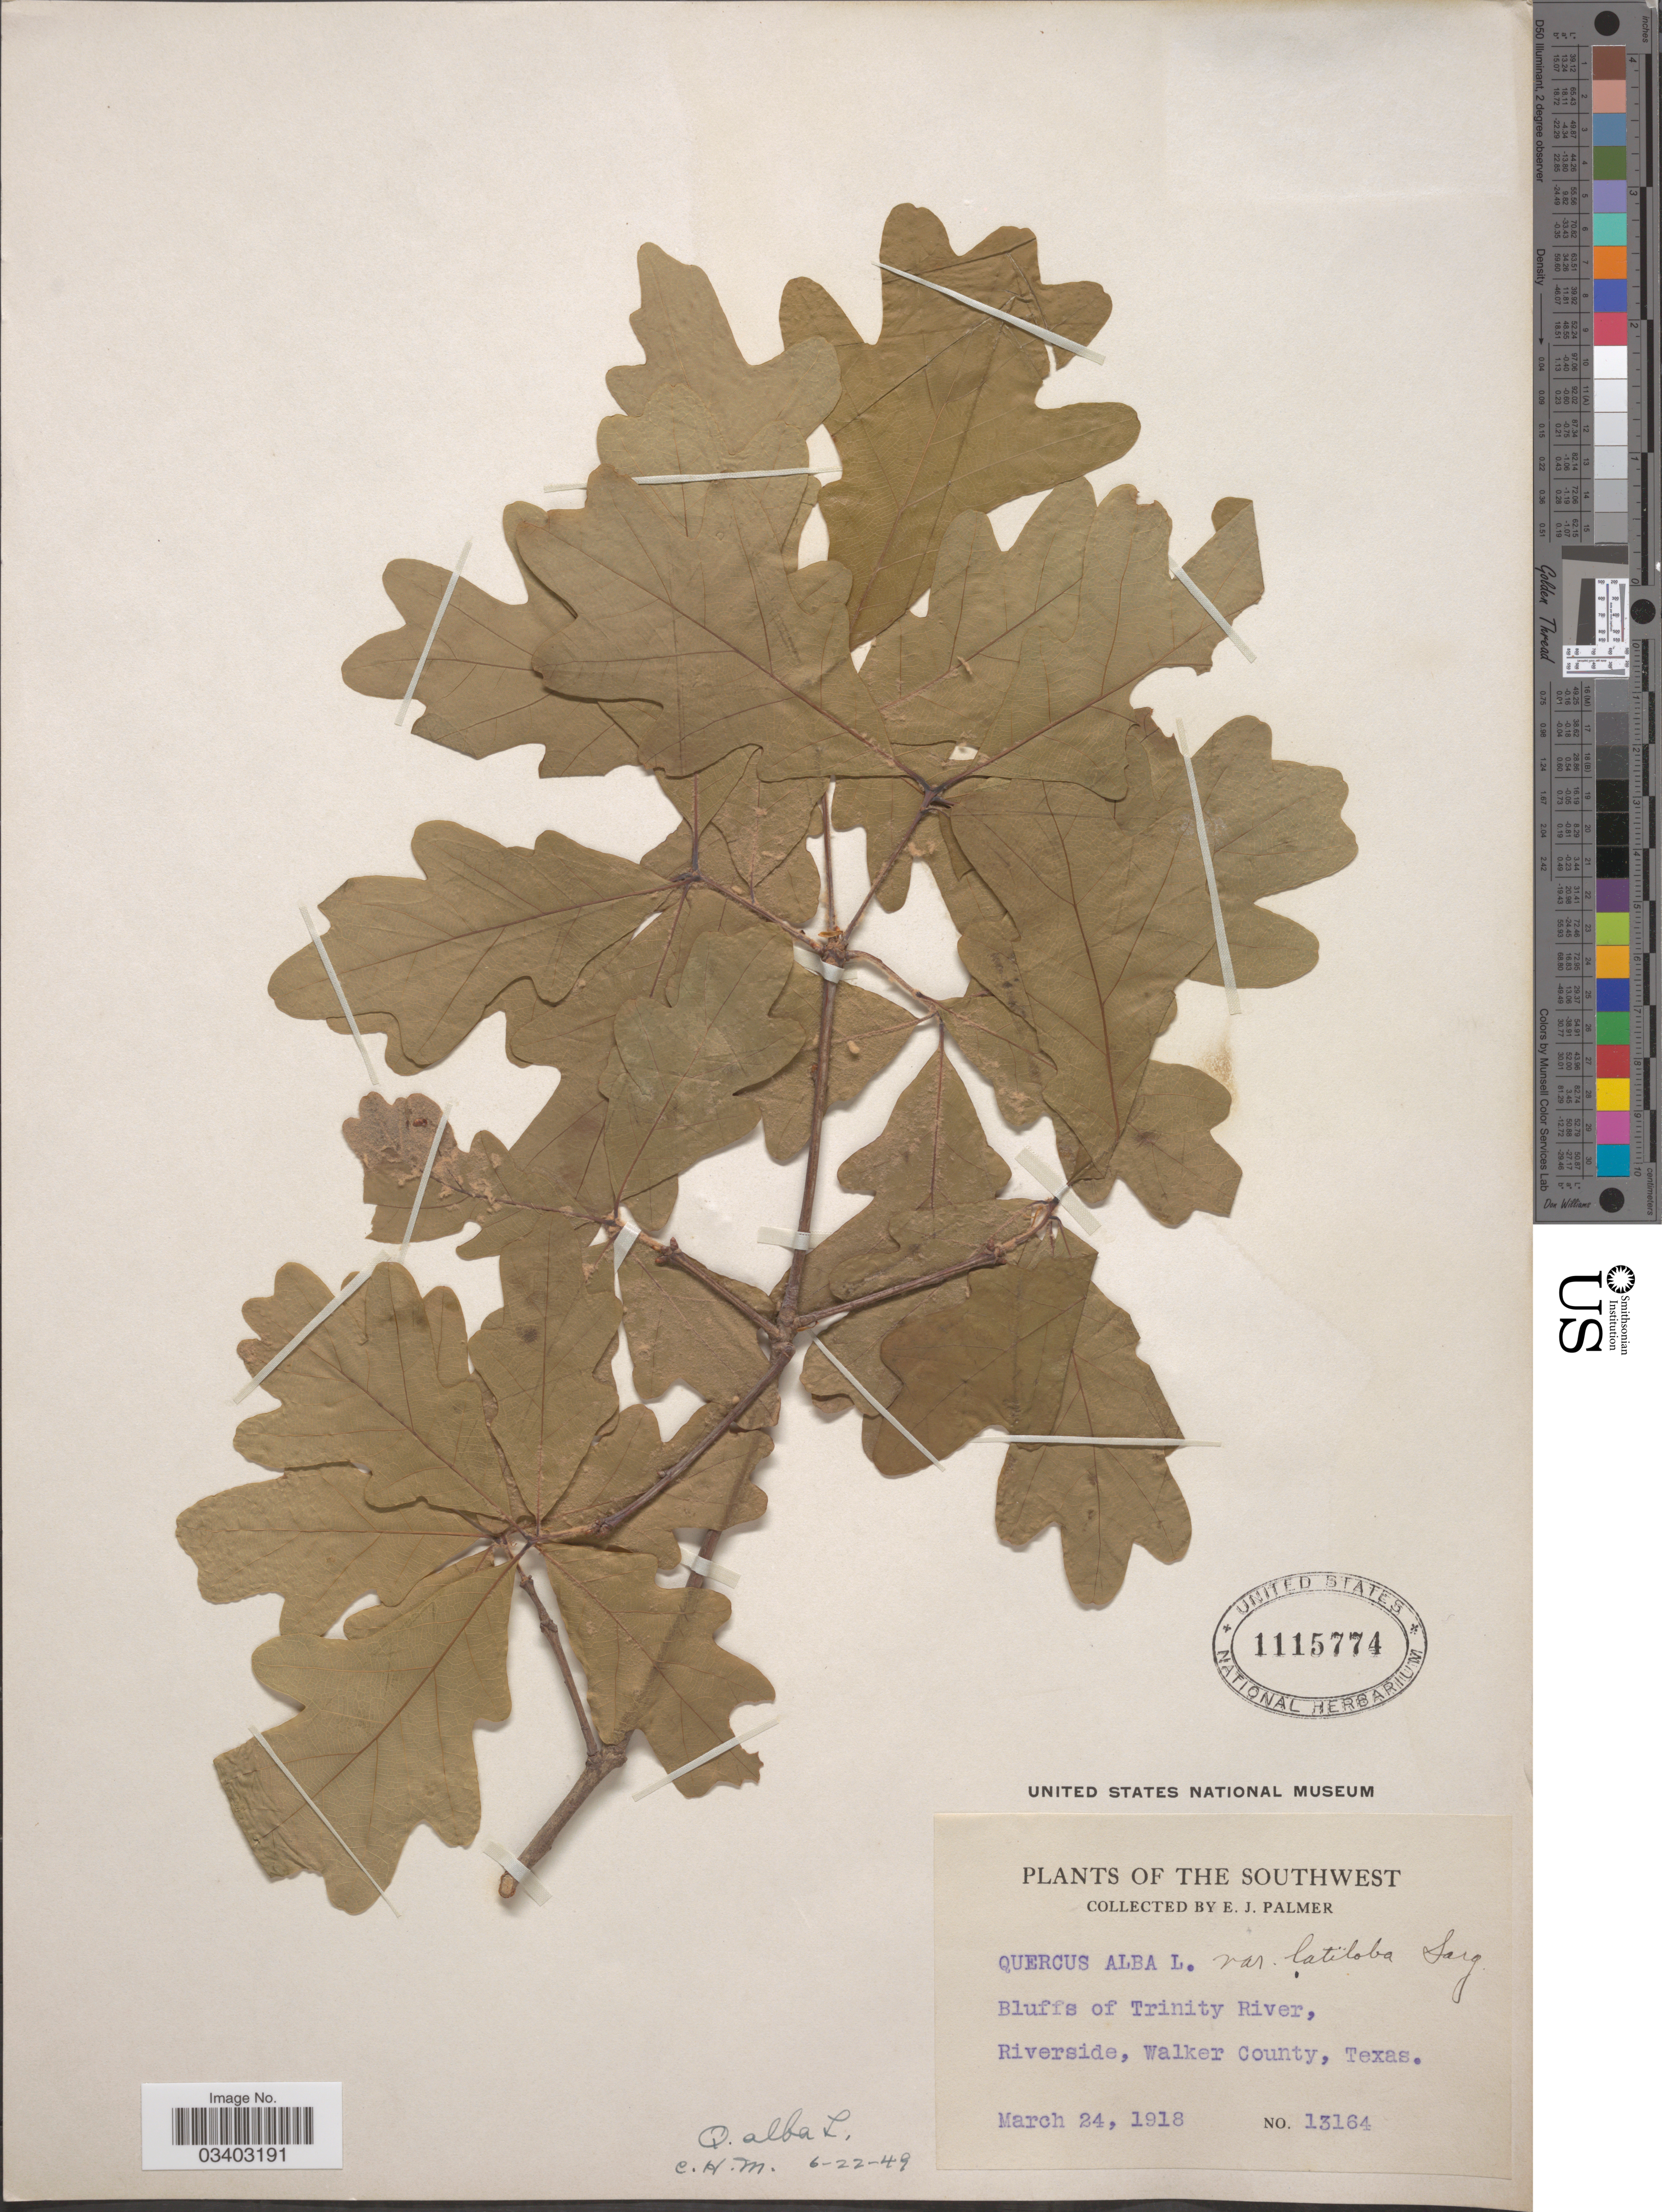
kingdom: Plantae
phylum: Tracheophyta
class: Magnoliopsida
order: Fagales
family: Fagaceae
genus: Quercus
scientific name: Quercus alba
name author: L.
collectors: E. J. Palmer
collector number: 13164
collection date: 1918-03-24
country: United States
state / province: Texas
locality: The Southwest. Bluffs of Trinity River, Riverside, Walker County.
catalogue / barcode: US 1115774